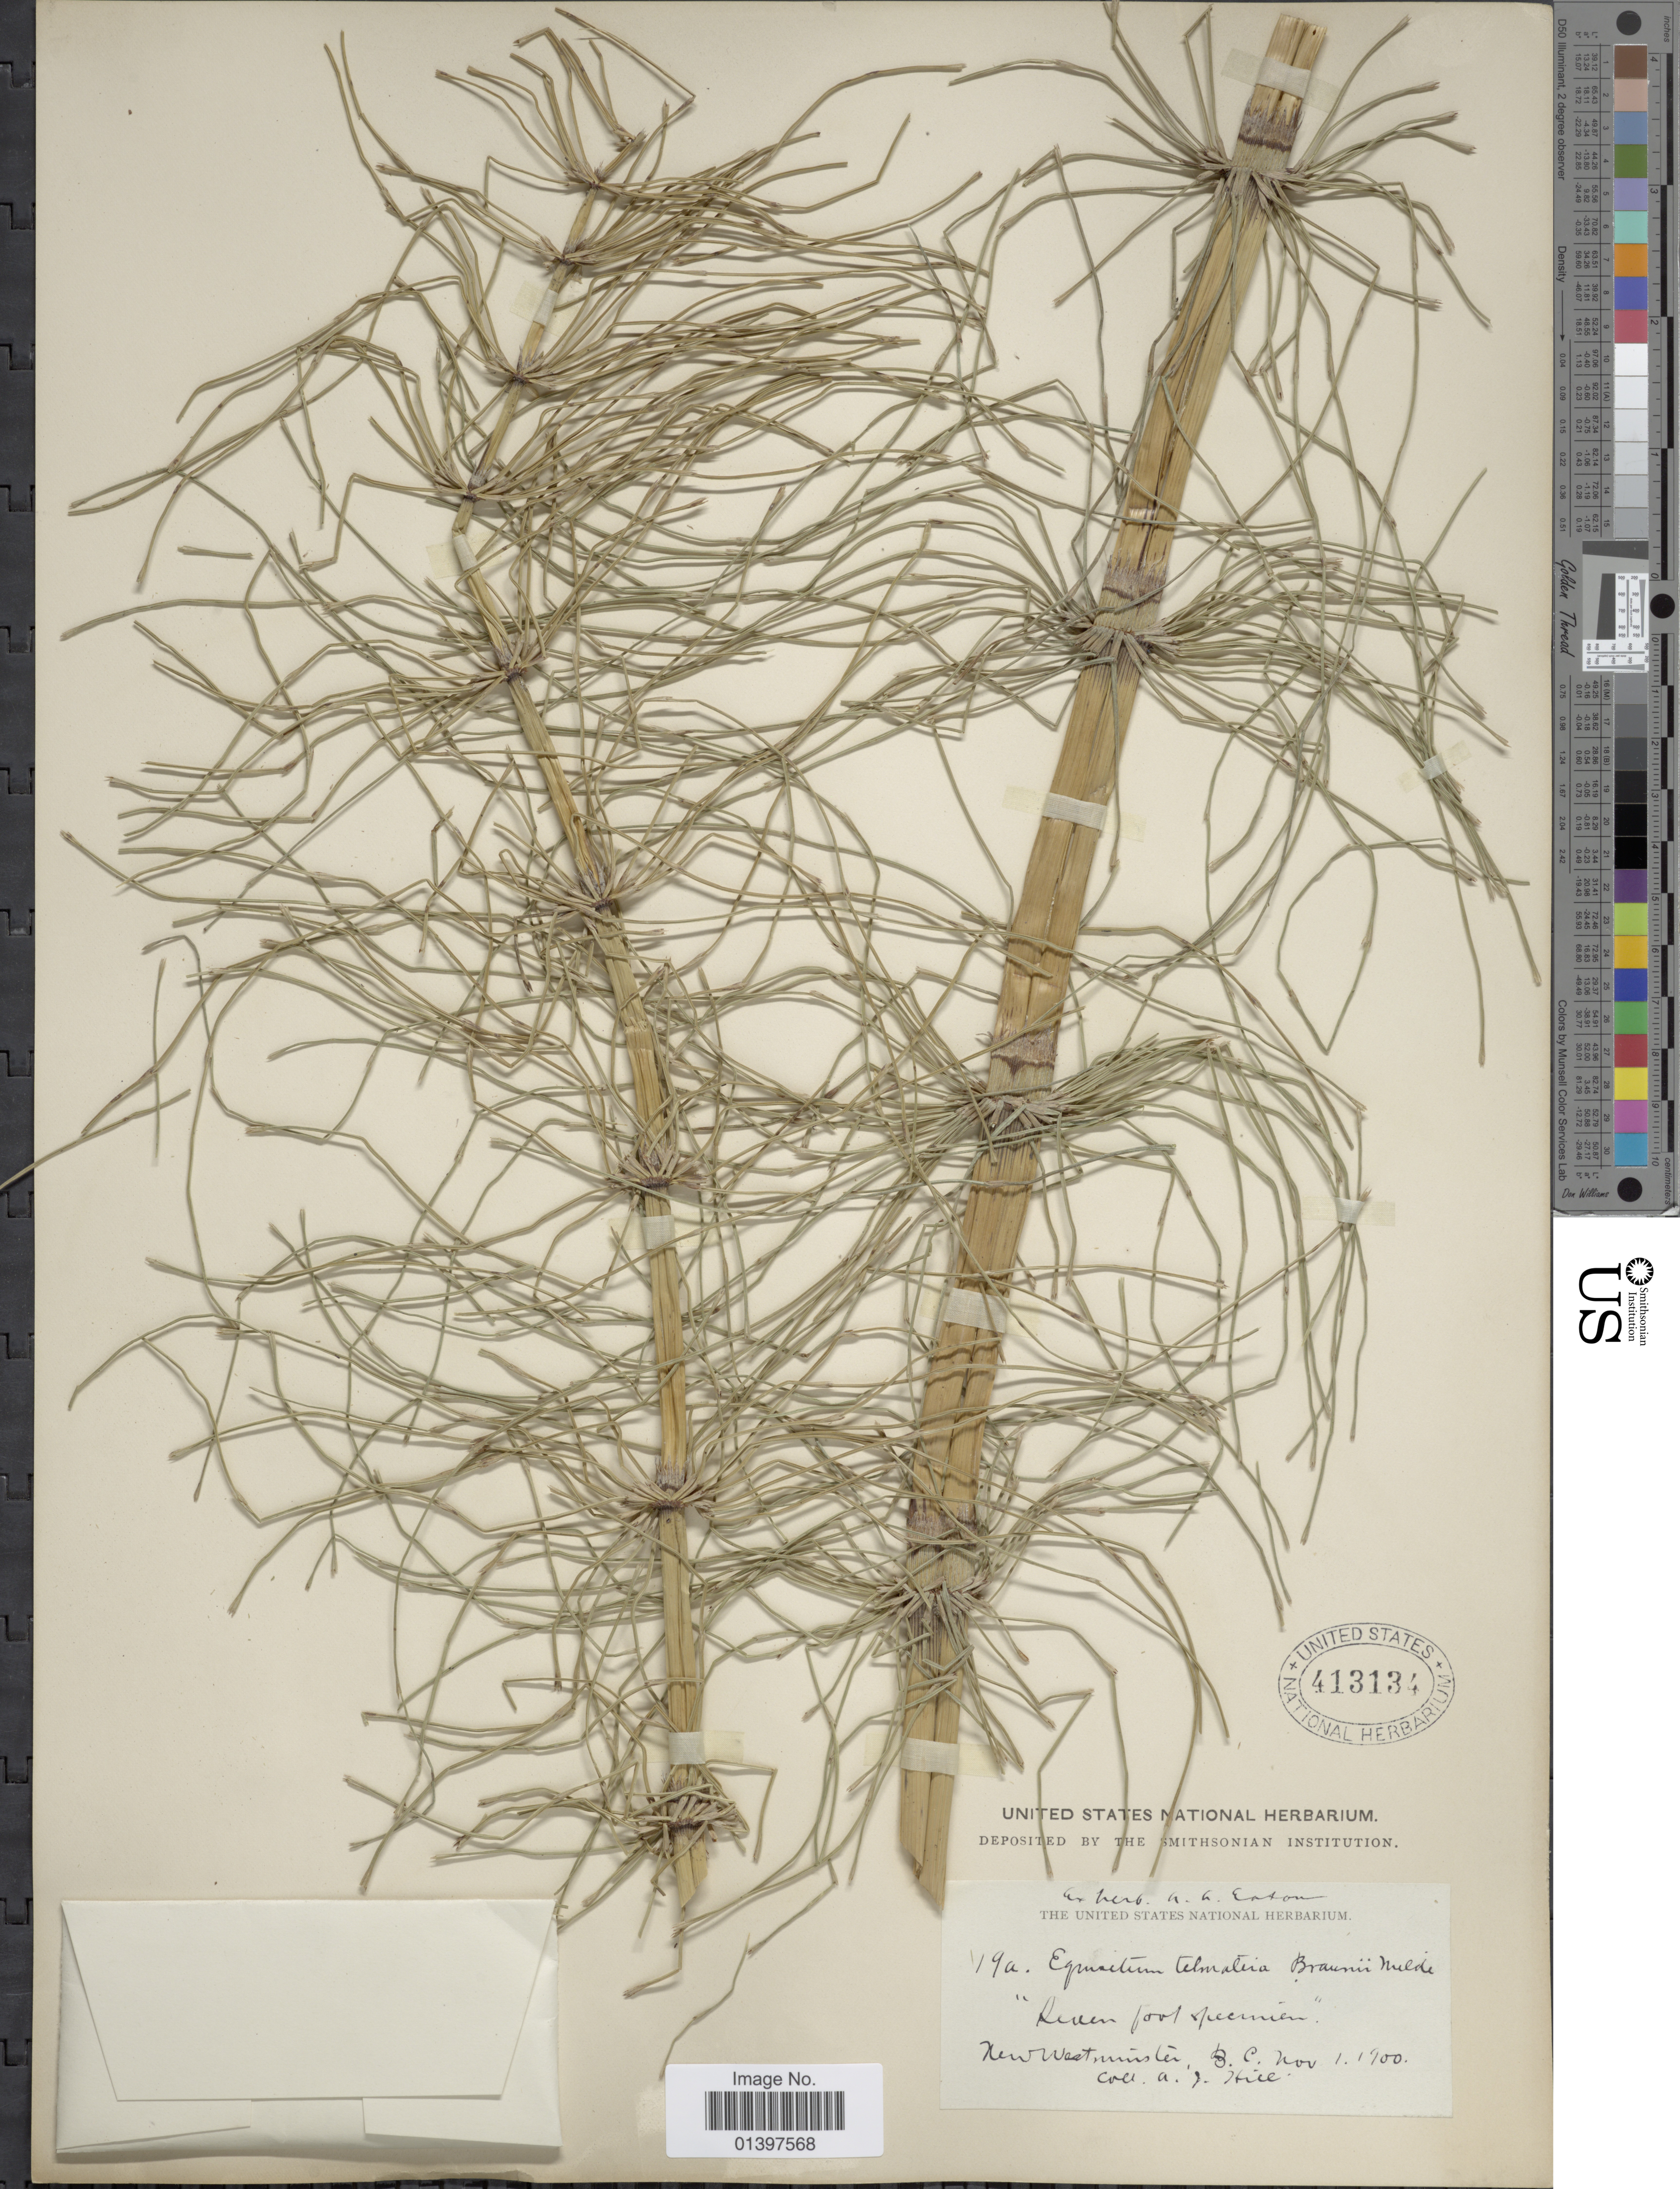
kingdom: Plantae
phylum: Tracheophyta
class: Polypodiopsida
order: Equisetales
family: Equisetaceae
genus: Equisetum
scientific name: Equisetum telmateia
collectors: A. Hill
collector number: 19a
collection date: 1900-11-01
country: Canada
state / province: British Columbia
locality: New Westminster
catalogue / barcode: US 413134